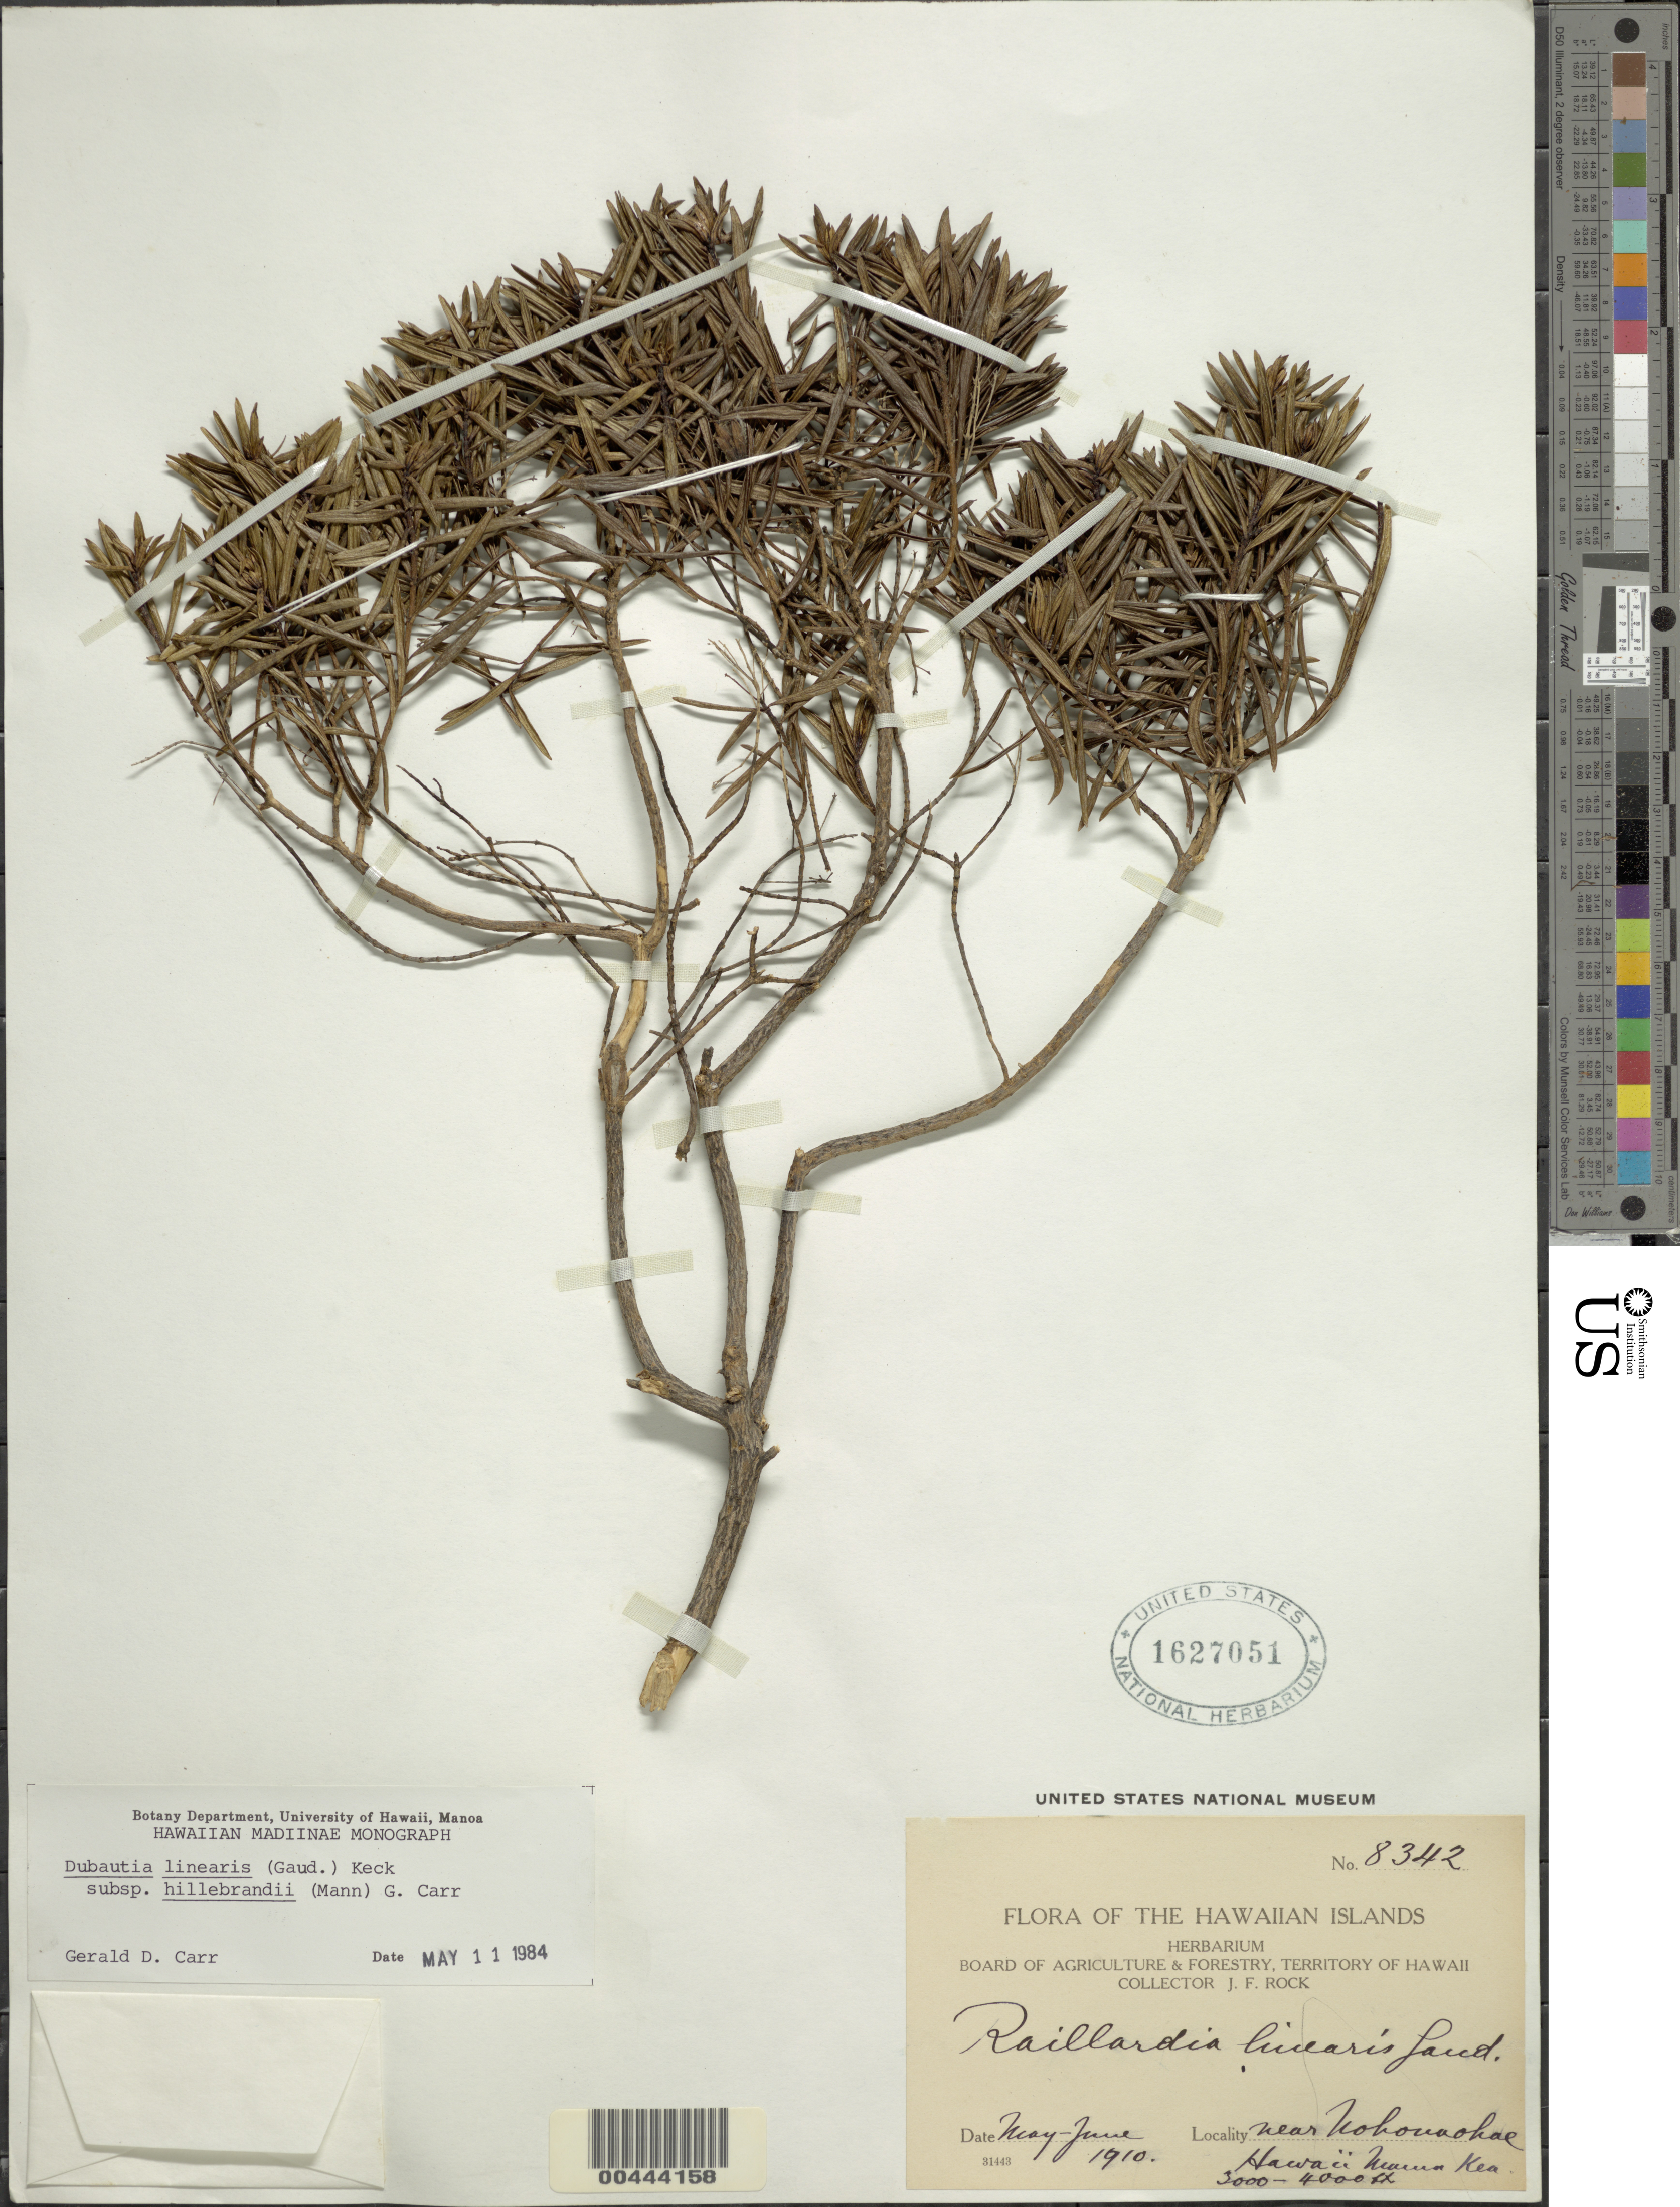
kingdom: Plantae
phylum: Tracheophyta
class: Magnoliopsida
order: Asterales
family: Asteraceae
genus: Dubautia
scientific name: Dubautia linearis subsp. hillebrandii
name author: (H. Mann) G.D. Carr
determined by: Carr, G. D.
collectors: J. F. Rock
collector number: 8342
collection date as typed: May 1910 to Jun 1910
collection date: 1910-05/1910-06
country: United States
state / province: Hawaii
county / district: Hawaii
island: Hawaii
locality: Near Nohonaohae, Mauna Kea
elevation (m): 914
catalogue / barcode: US 1627051